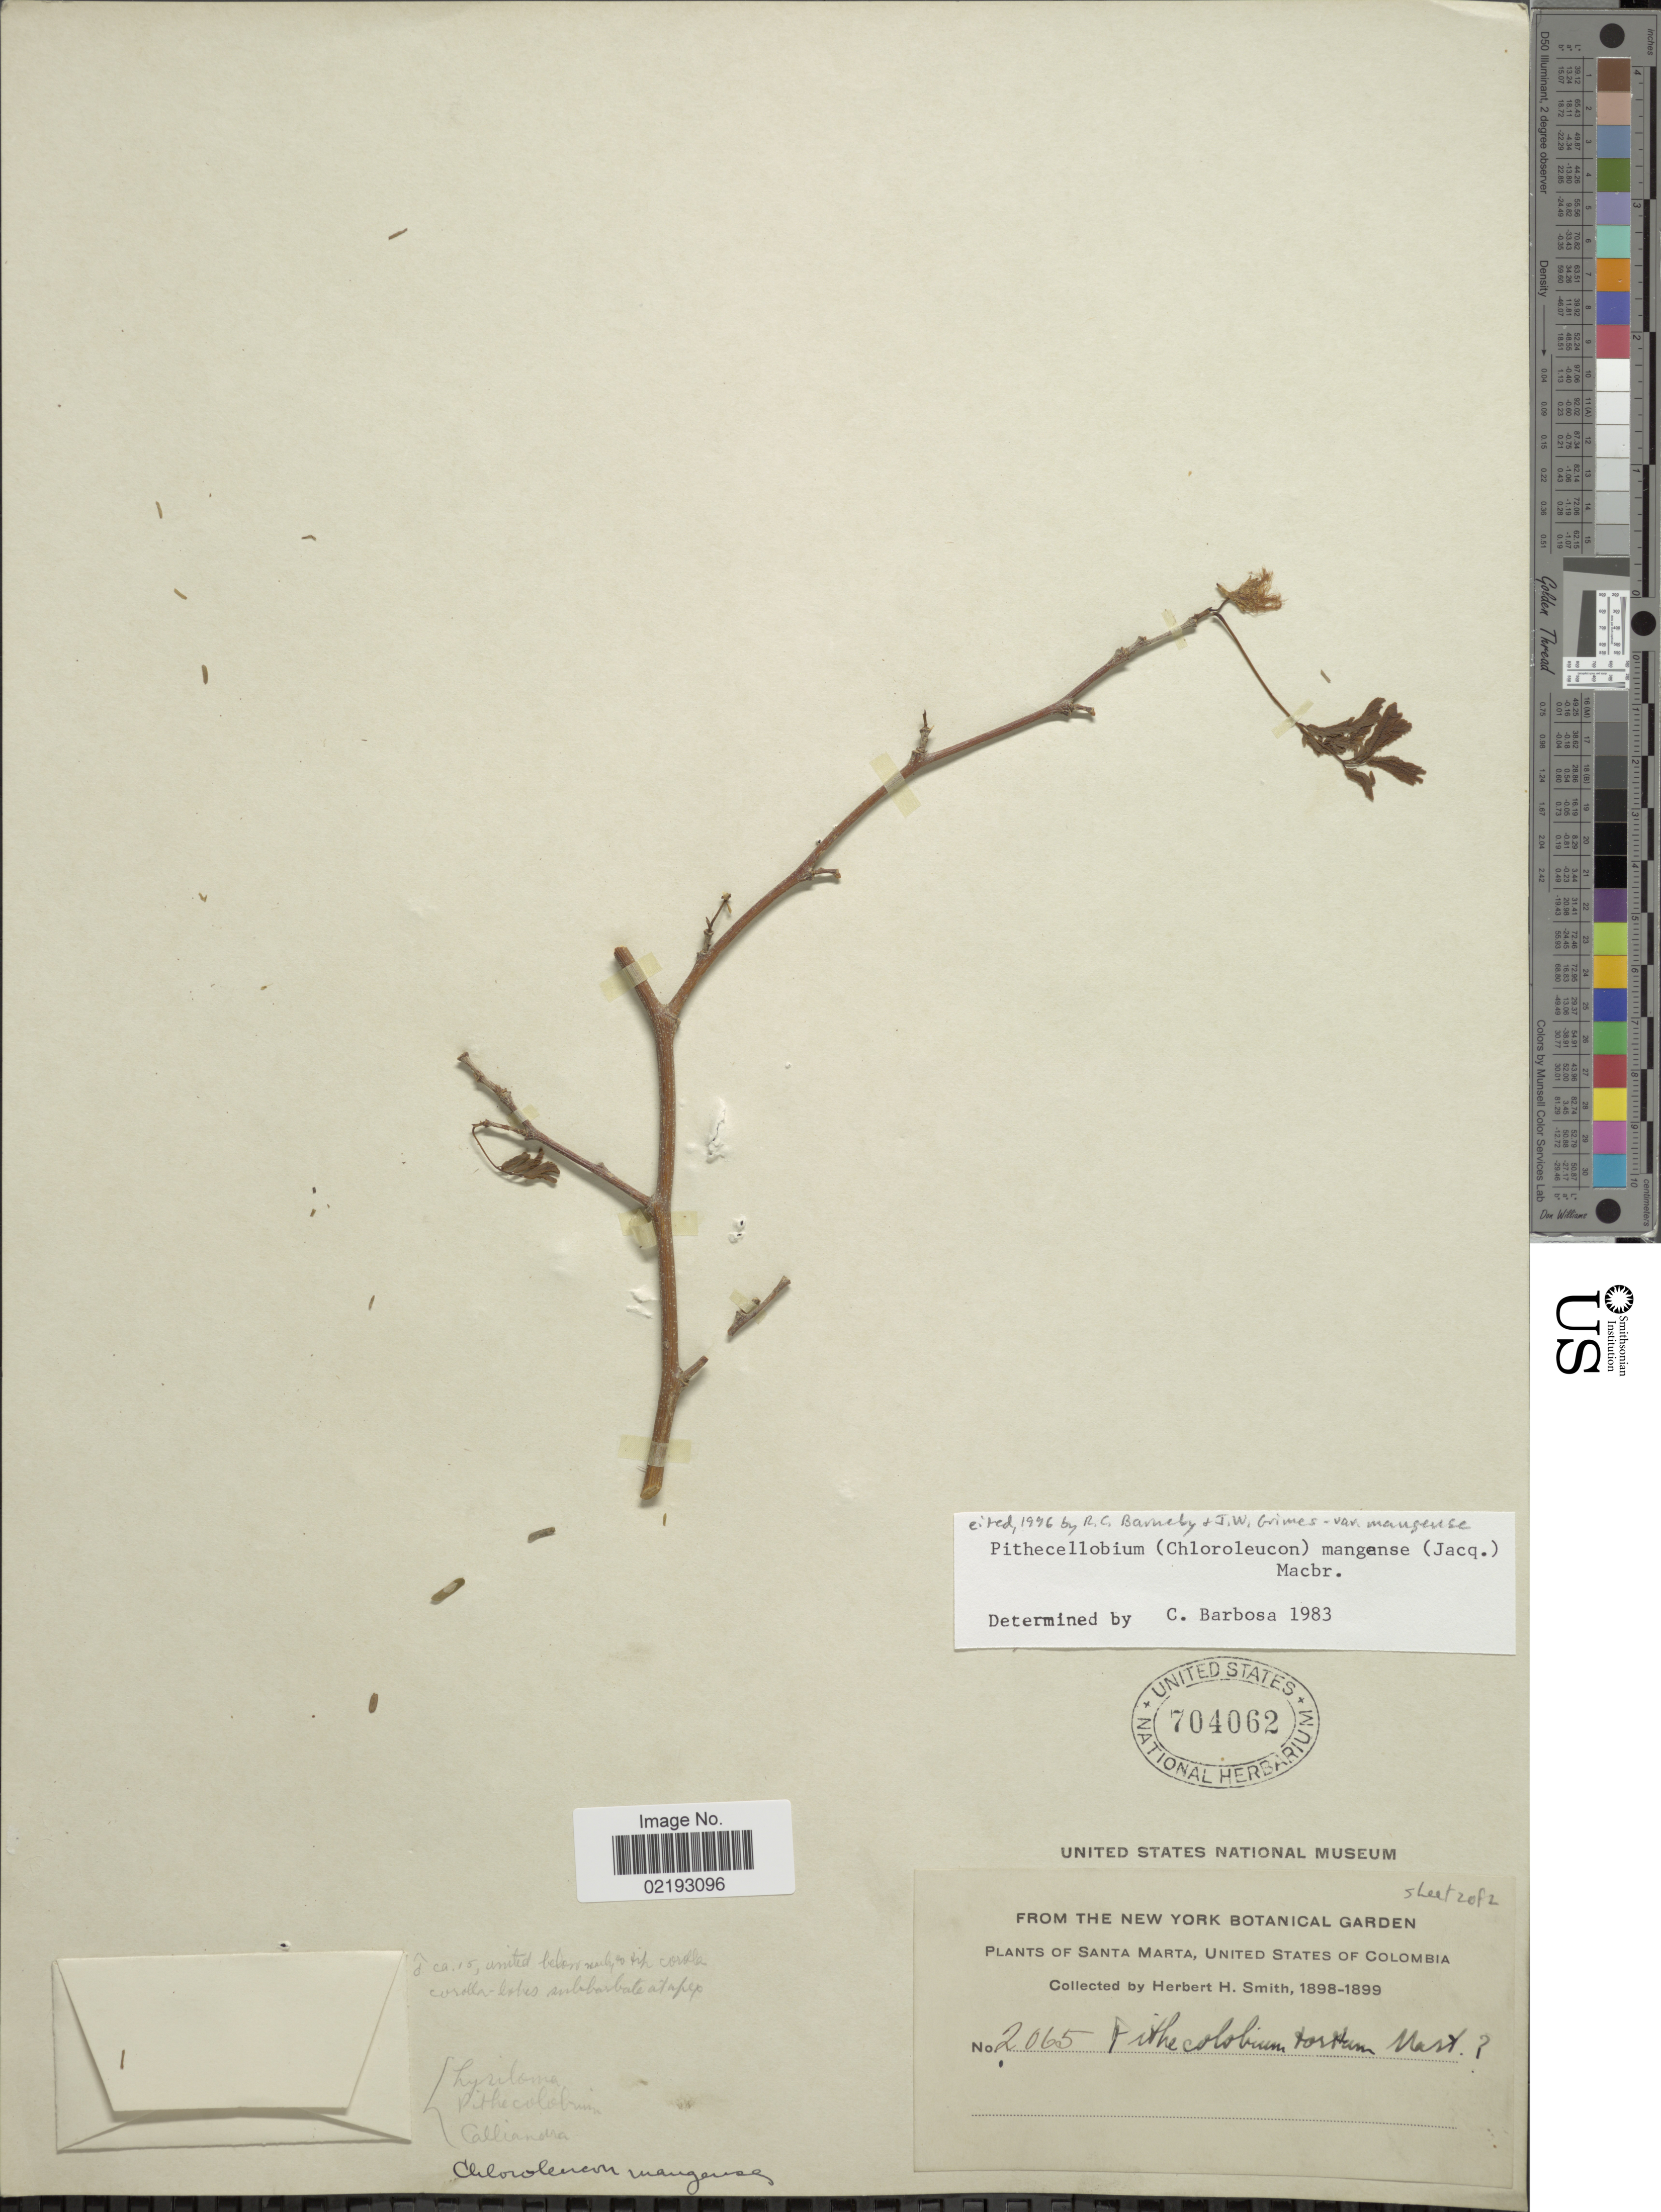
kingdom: Plantae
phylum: Tracheophyta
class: Magnoliopsida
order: Fabales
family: Fabaceae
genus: Chloroleucon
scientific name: Chloroleucon mangense var. mangense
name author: (Jacq.) Britton & Rose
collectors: Herbert H. Smith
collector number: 2065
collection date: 1898/1899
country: Colombia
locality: Santa Marta, United States of Colombia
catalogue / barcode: US 704062